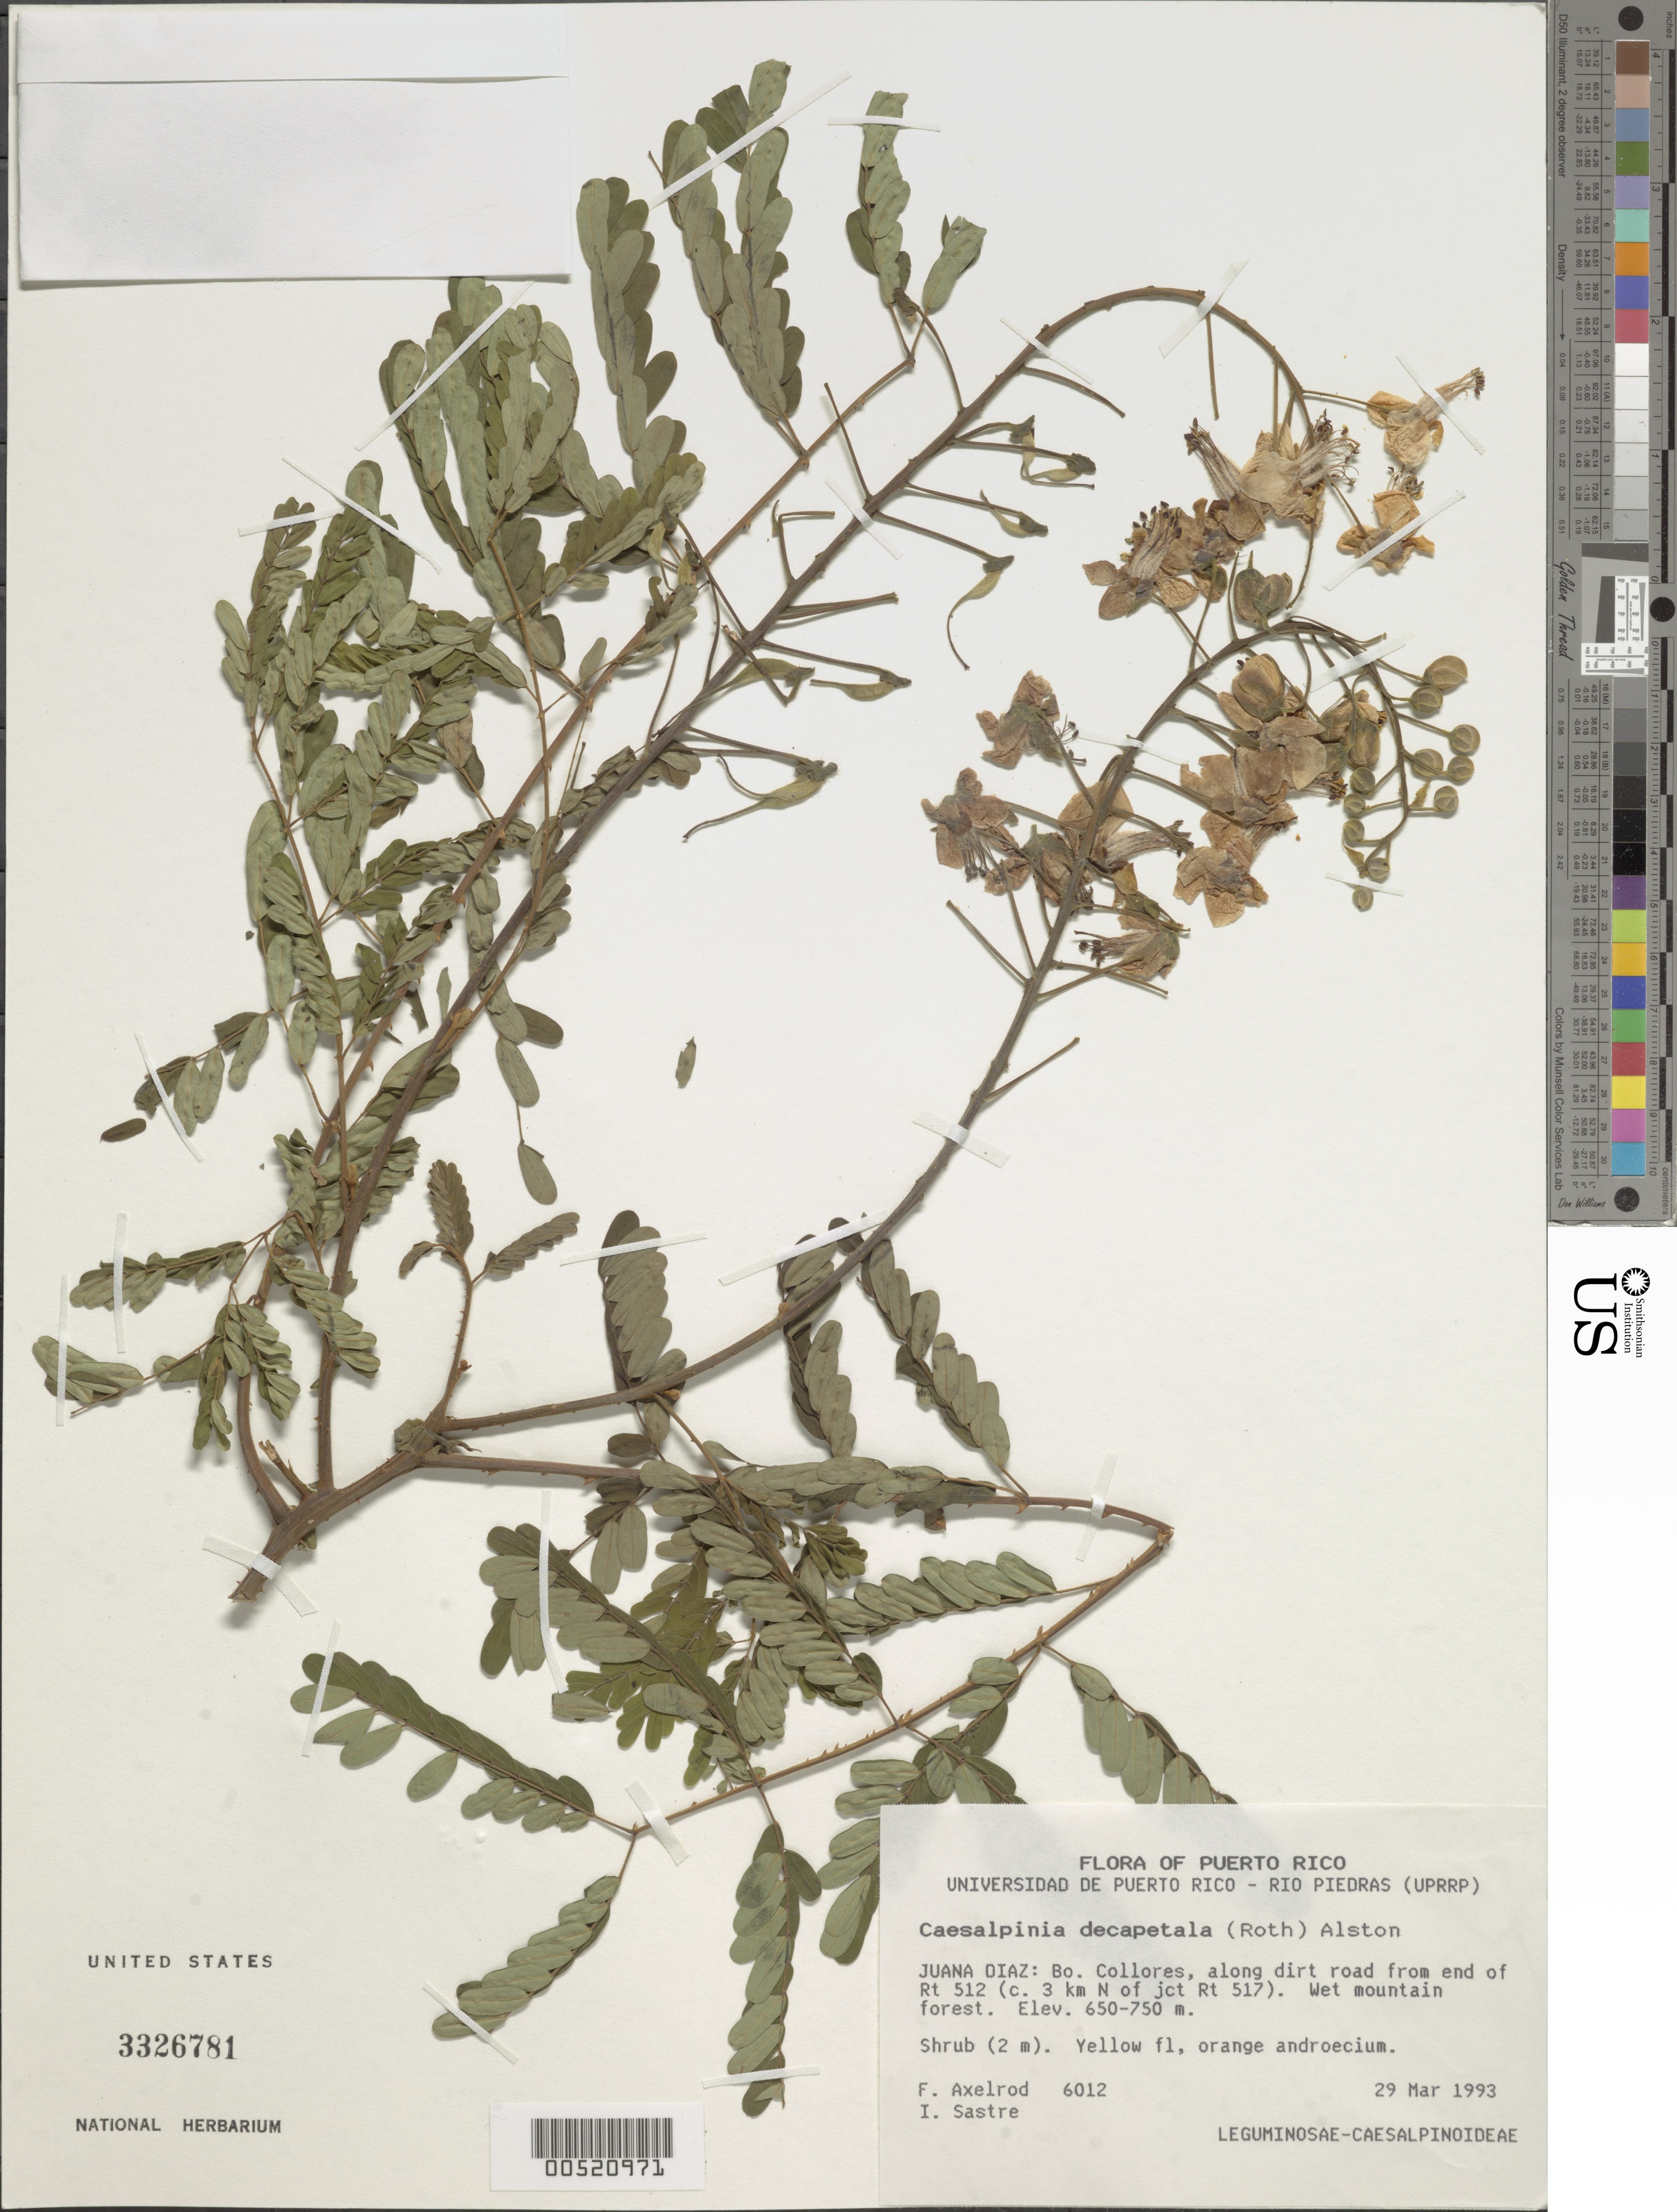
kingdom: Plantae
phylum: Tracheophyta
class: Magnoliopsida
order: Fabales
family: Fabaceae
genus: Biancaea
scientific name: Biancaea decapetala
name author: (Roth) O. Deg.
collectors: F. S. Axelrod & I. Sastre-de Jesús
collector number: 6012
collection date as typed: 29 Mar 1993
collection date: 1993-03-29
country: Puerto Rico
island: Greater Antilles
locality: Juana Diaz: Bo. Collores, along dirt road from end of Rt. 512 (ca. 3 km N of jct Rt. 517).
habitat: Wet mountain forest.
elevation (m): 650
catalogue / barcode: US 3326781